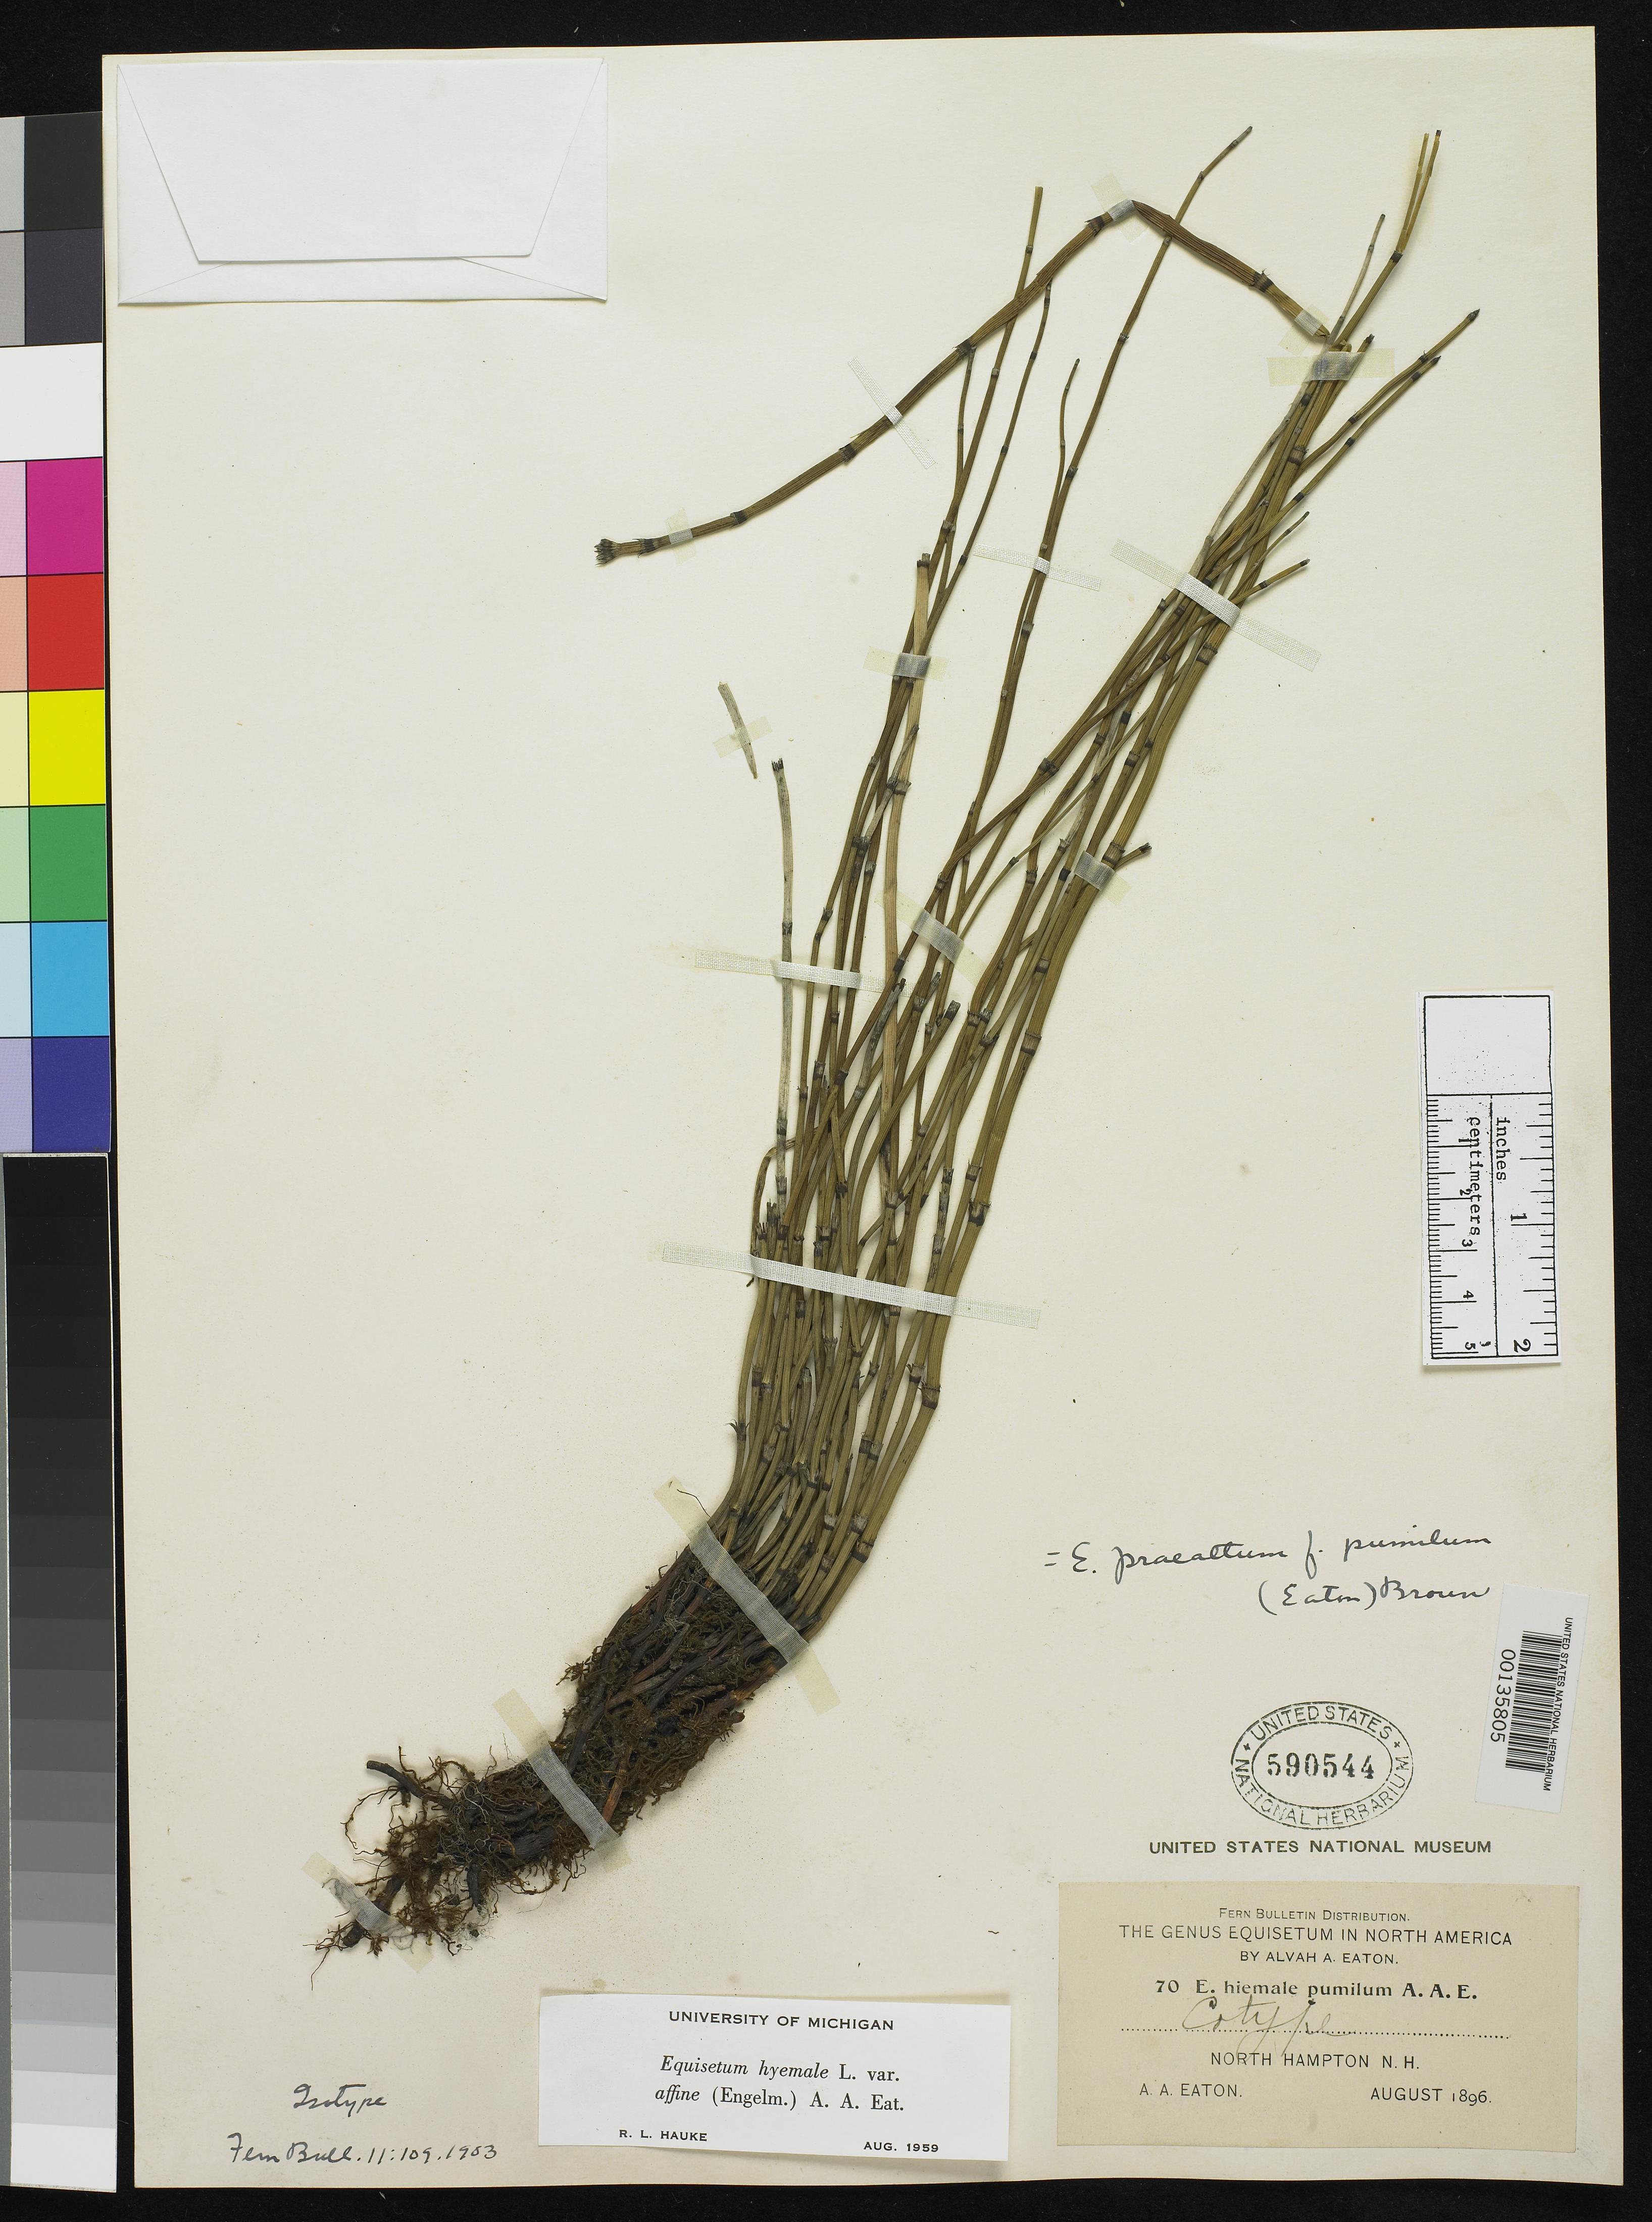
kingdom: Plantae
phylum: Tracheophyta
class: Polypodiopsida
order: Equisetales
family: Equisetaceae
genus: Equisetum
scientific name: Equisetum hyemale var. pumilum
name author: A.A. Eaton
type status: Type Collection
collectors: A. A. Eaton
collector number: Eaton Equiset Distr. 70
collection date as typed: Aug 1896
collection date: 1896-08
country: United States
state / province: New Hampshire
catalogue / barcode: US 590544